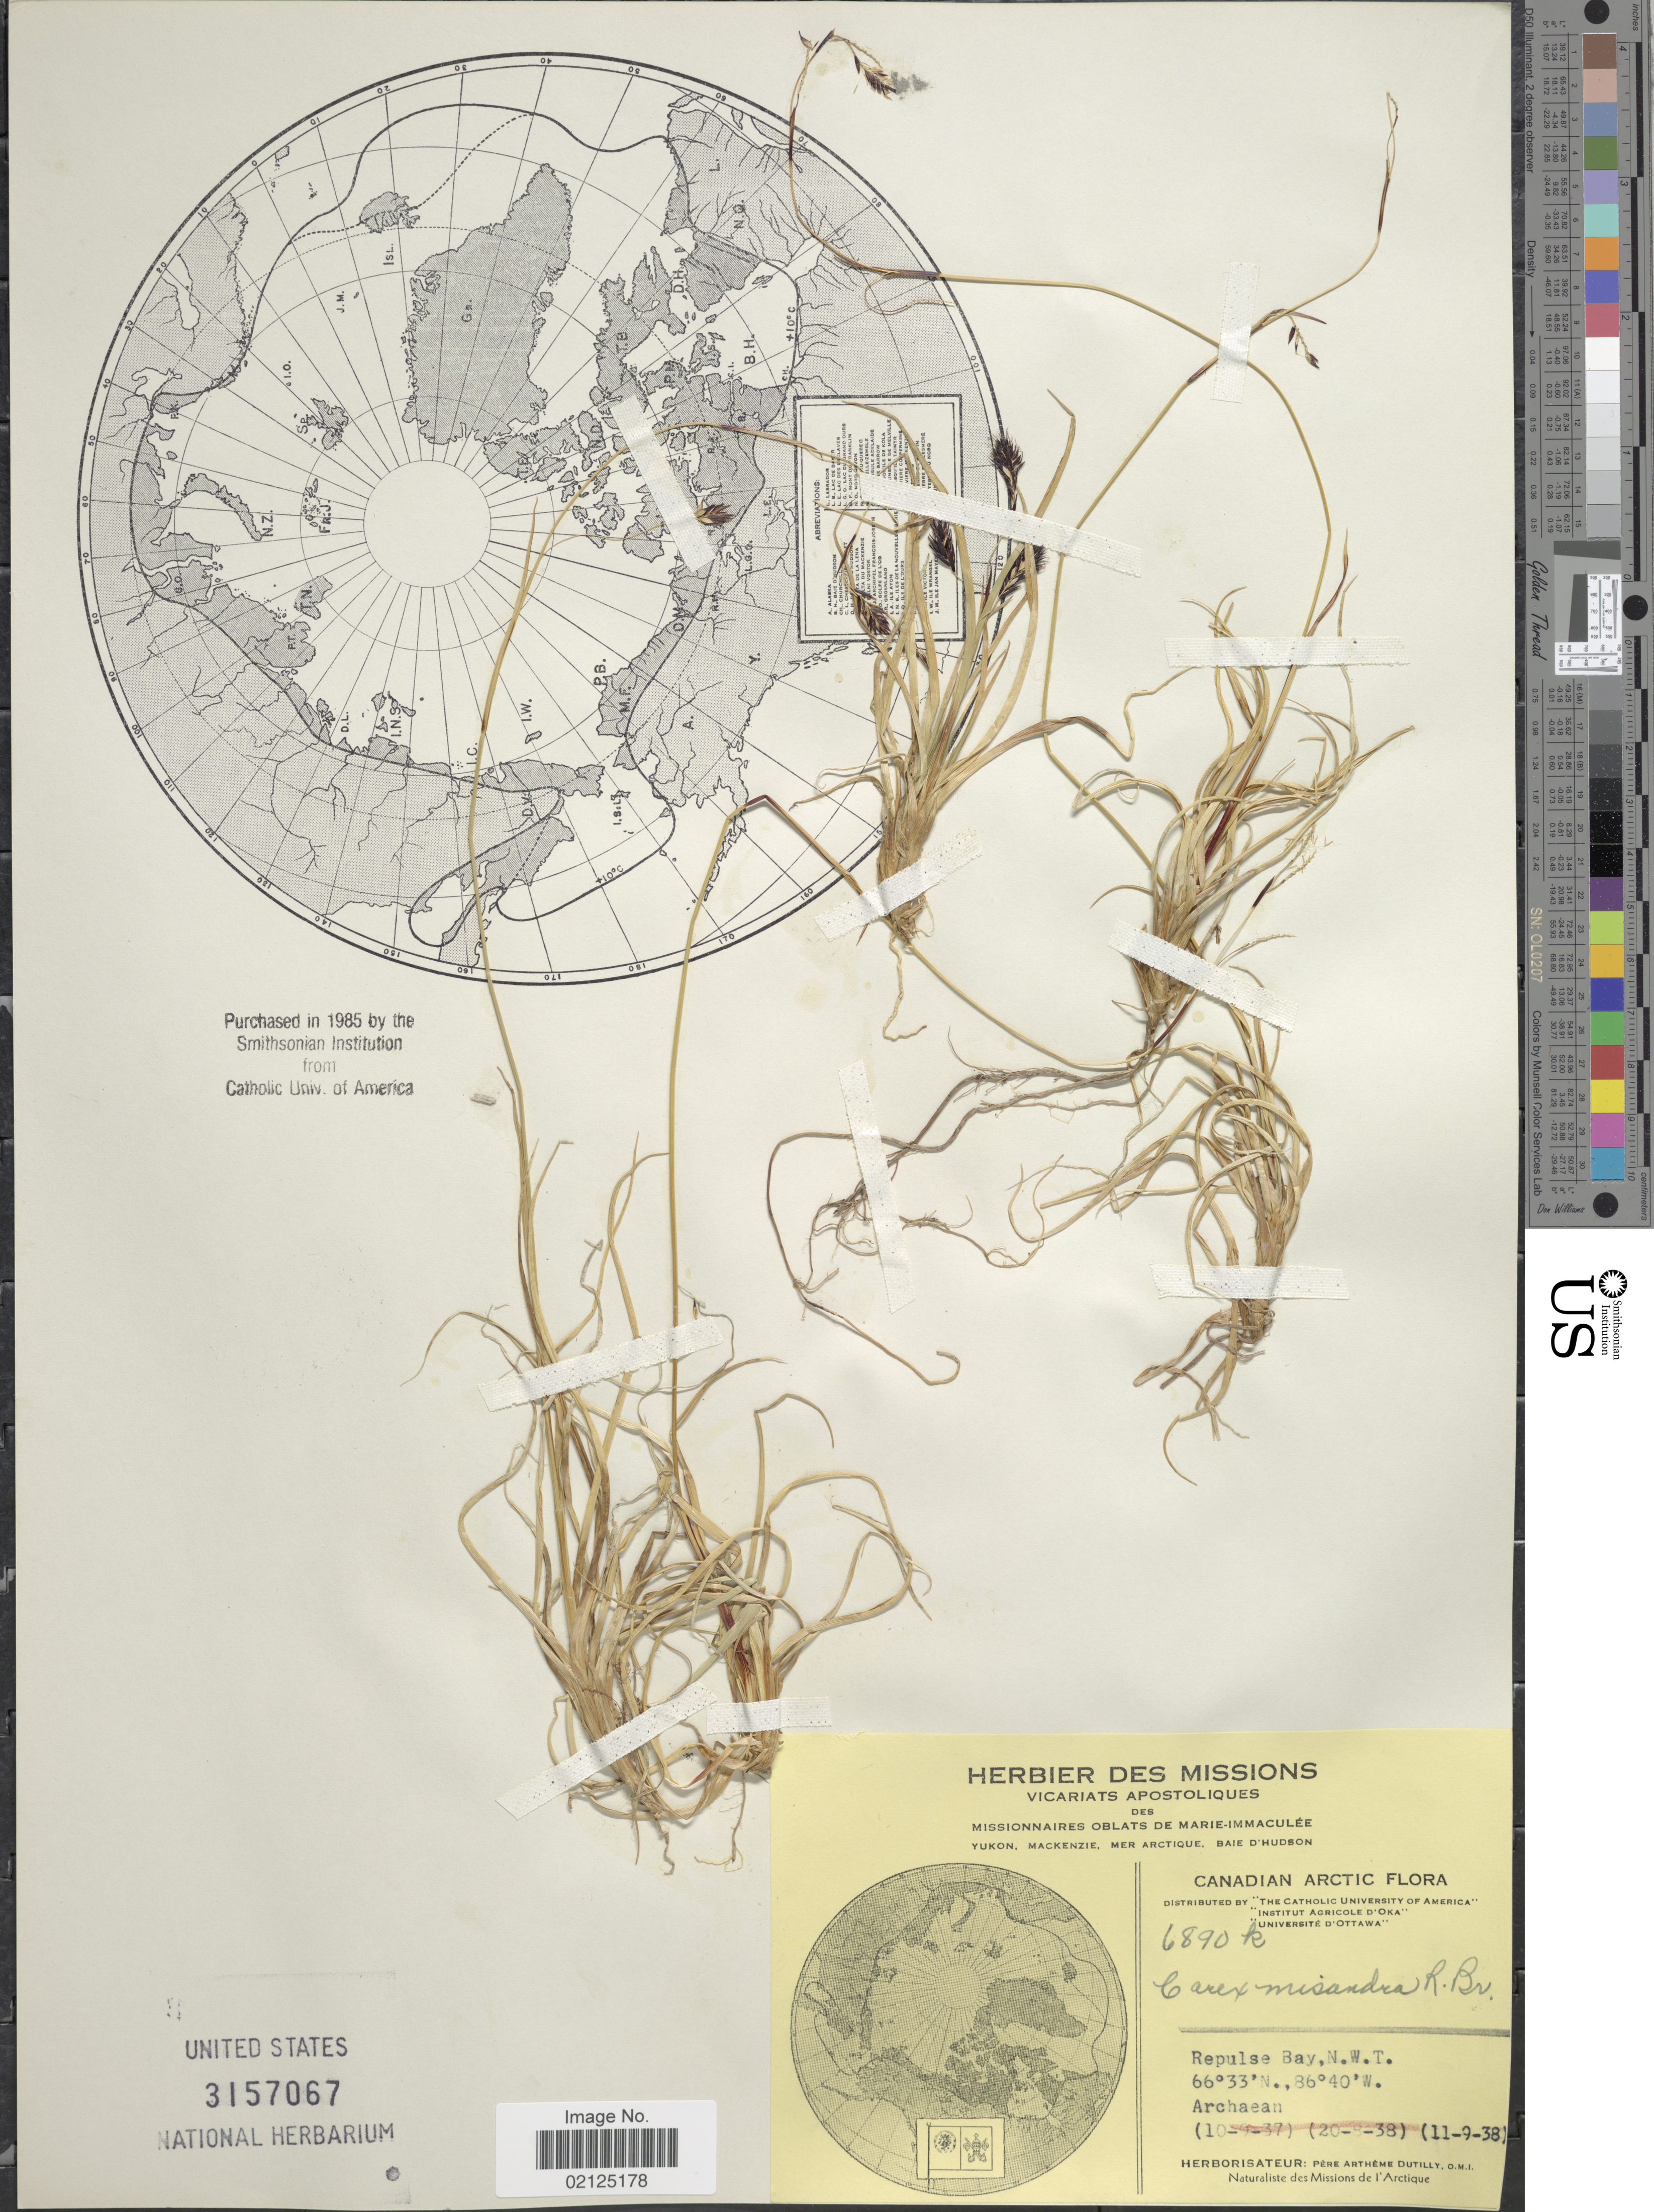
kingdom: Plantae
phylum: Tracheophyta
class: Liliopsida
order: Poales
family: Cyperaceae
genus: Carex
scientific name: Carex fuliginosa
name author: Schkuhr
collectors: A. Dutilly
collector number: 6890k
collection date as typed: Transcribed d/m/y: 11/9/38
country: Canada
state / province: Northwest Territories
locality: Canadian Arctic, Repulse Bay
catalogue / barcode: US 3157067